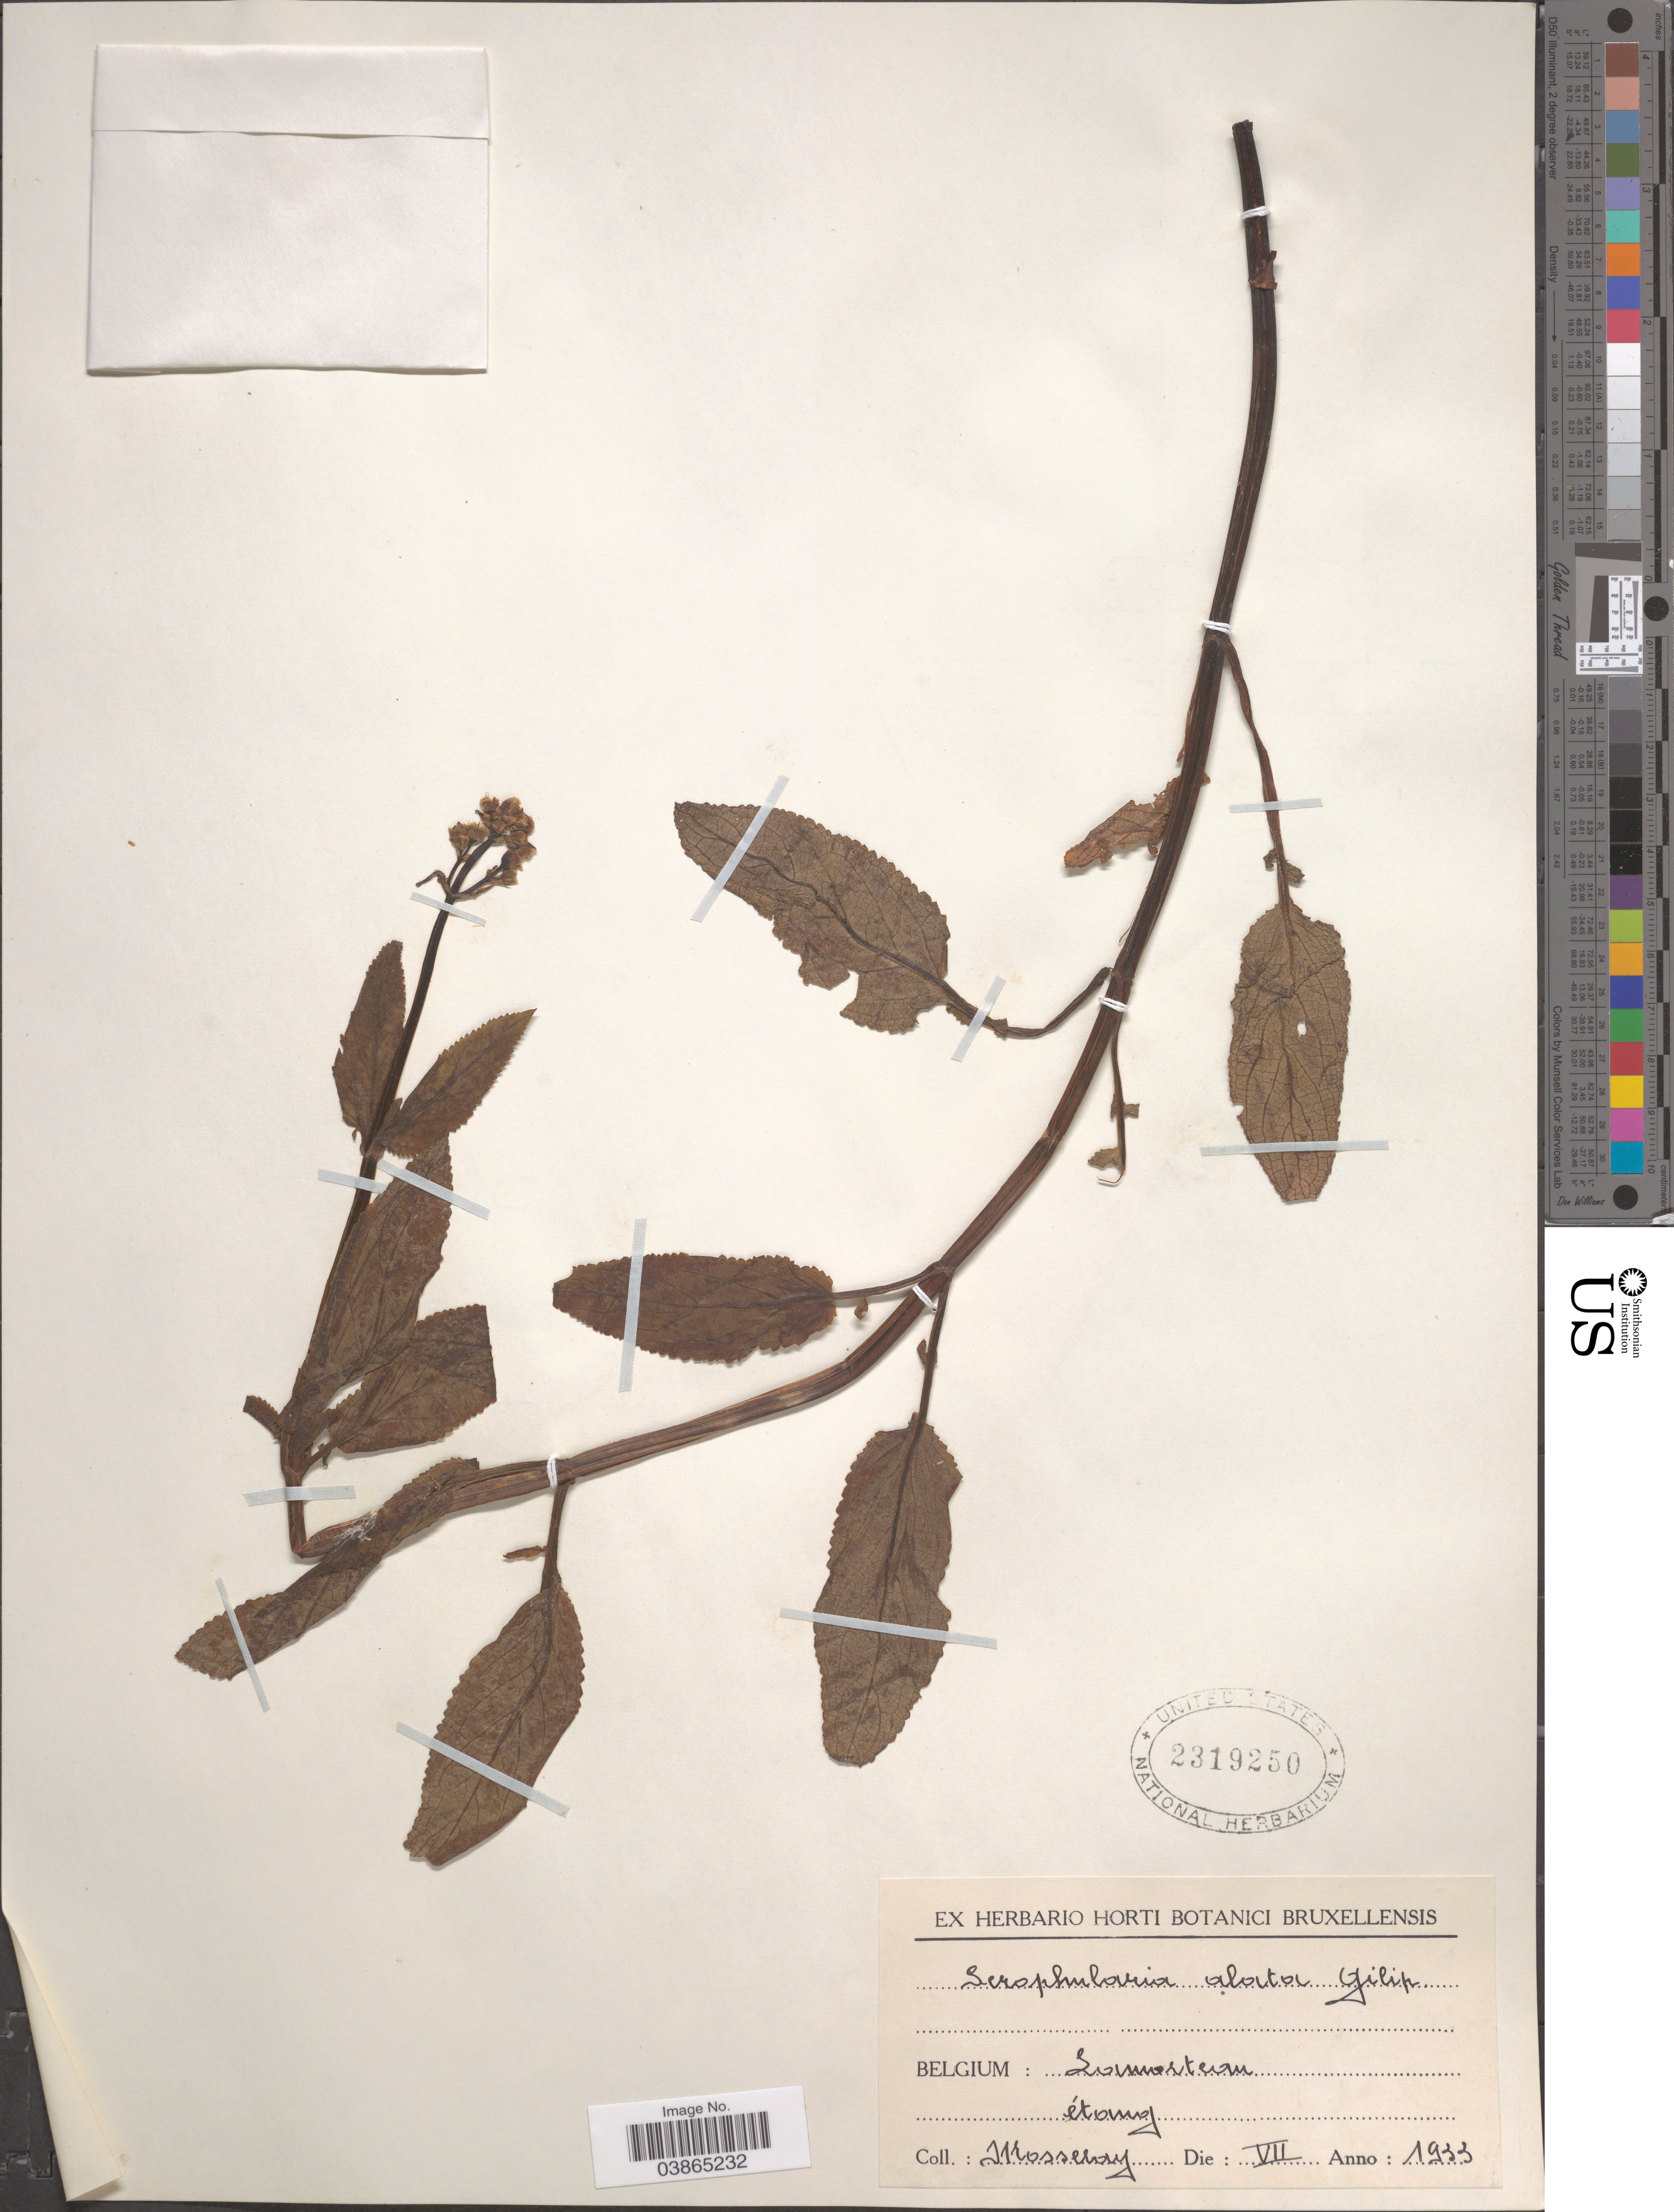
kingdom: Plantae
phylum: Tracheophyta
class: Magnoliopsida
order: Lamiales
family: Scrophulariaceae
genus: Scrophularia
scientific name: Scrophularia alata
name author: A. Gray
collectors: Mosseray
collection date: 1933-07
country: Belgium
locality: Lamorteu. Étang.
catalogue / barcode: US 2319250